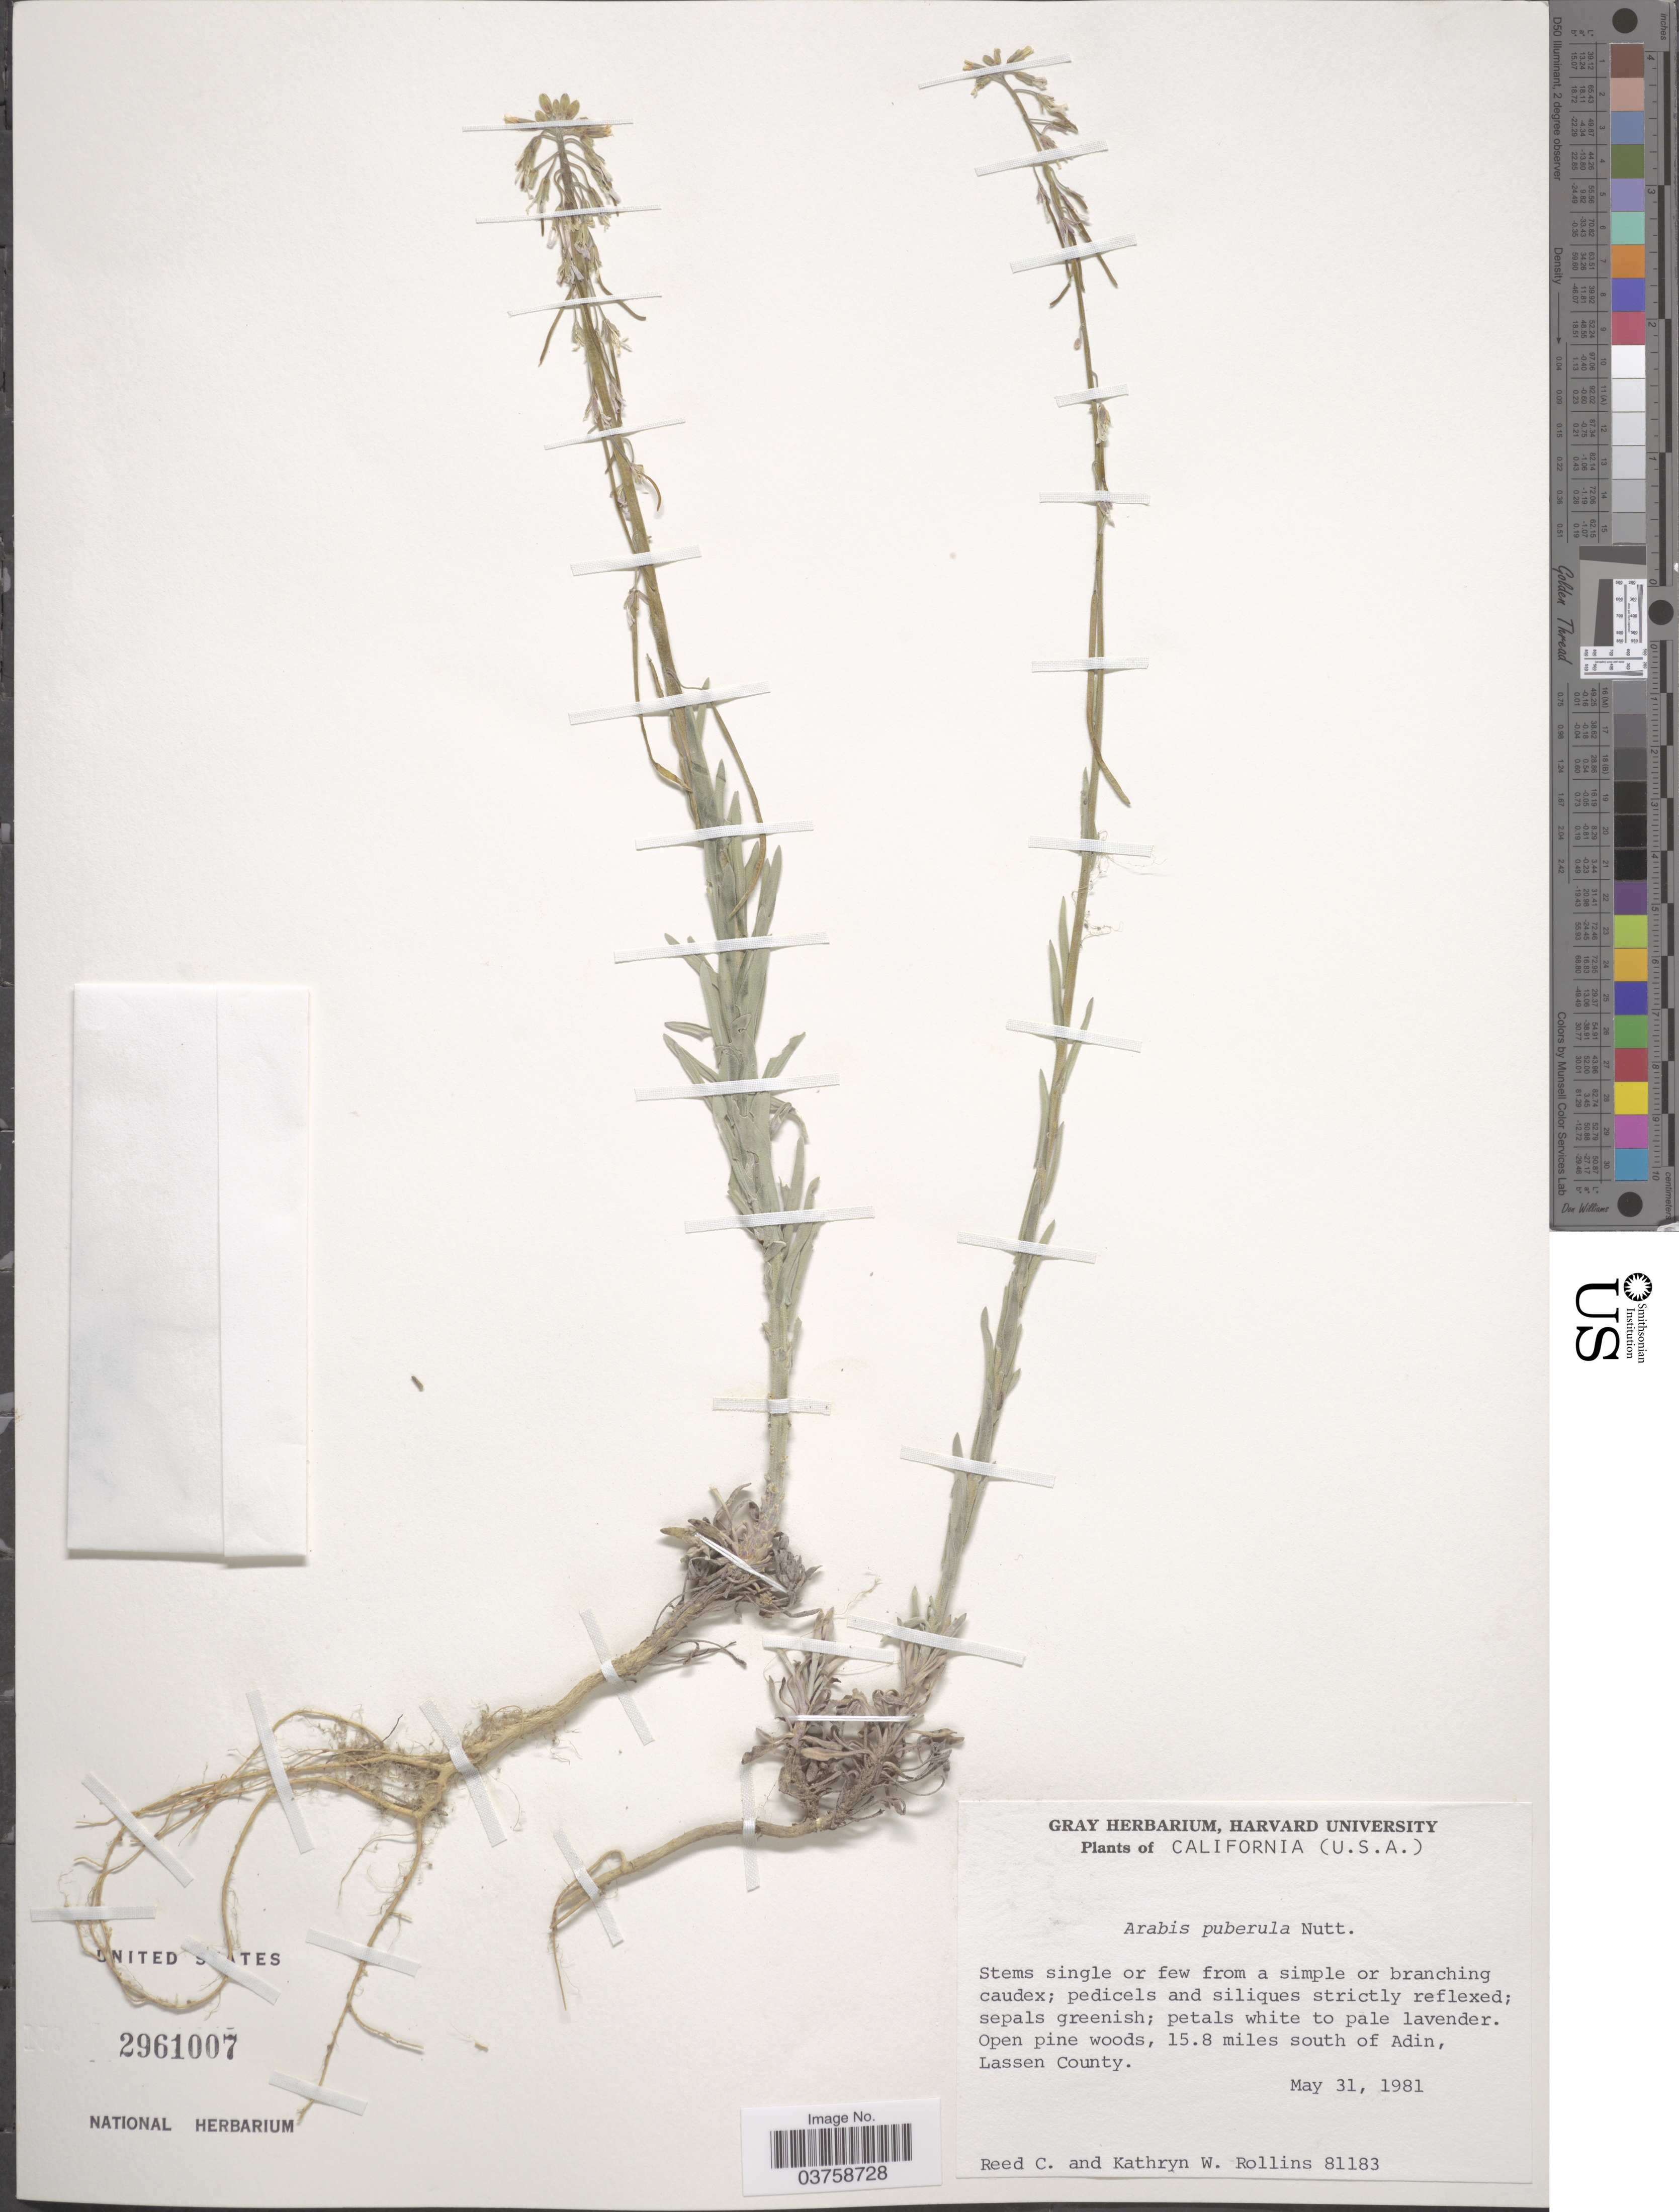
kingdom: Plantae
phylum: Tracheophyta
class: Magnoliopsida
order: Brassicales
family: Brassicaceae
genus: Arabis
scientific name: Arabis puberula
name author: Nutt.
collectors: R. C. Rollins & K. W. Rollins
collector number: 81183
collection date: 1981-05-31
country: United States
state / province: California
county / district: Lassen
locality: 15.8 miles south of Adin, Lassen County.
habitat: open pine woods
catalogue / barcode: US 2961007